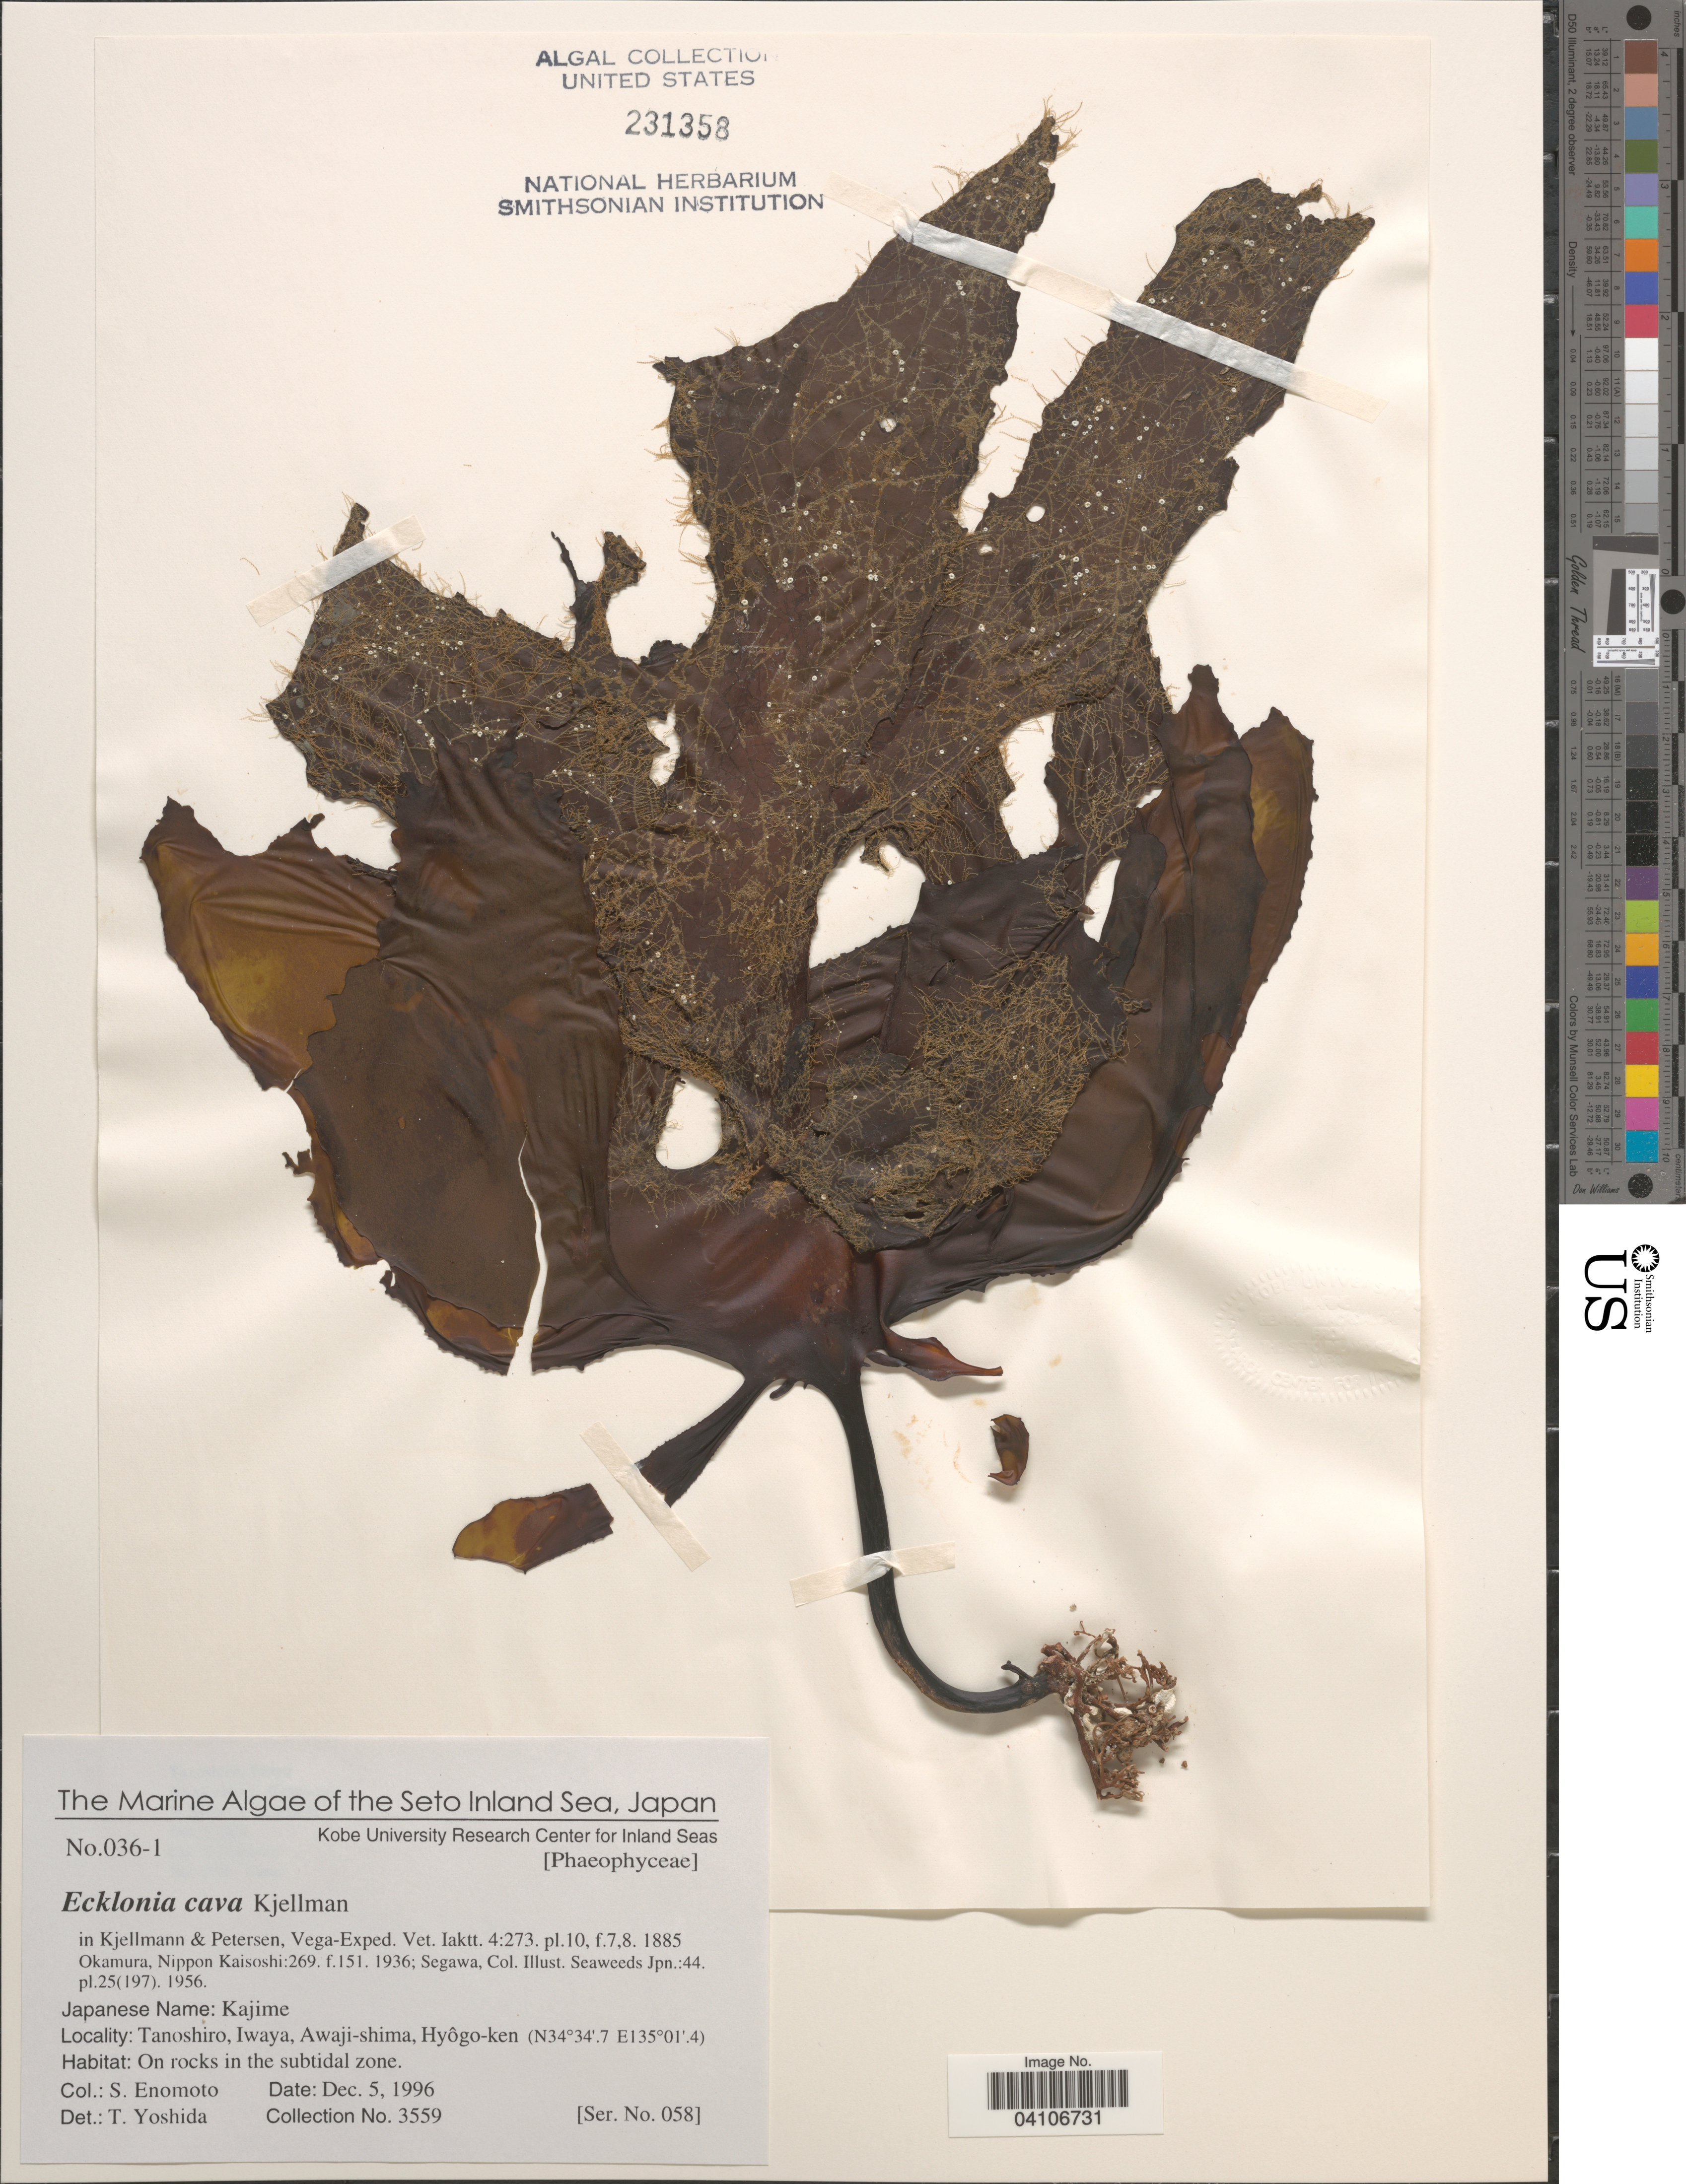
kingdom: Chromista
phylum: Ochrophyta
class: Phaeophyceae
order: Laminariales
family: Lessoniaceae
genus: Ecklonia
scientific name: Ecklonia cava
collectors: S. Enomoto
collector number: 3559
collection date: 1996-12-05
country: Japan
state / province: Hyogo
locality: The Seto Inland Sea. Tanoshiro, Iwaya, Awaji-shima, Hyôgo-ken. On rocks in the subtidal zone.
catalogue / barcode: US 231358